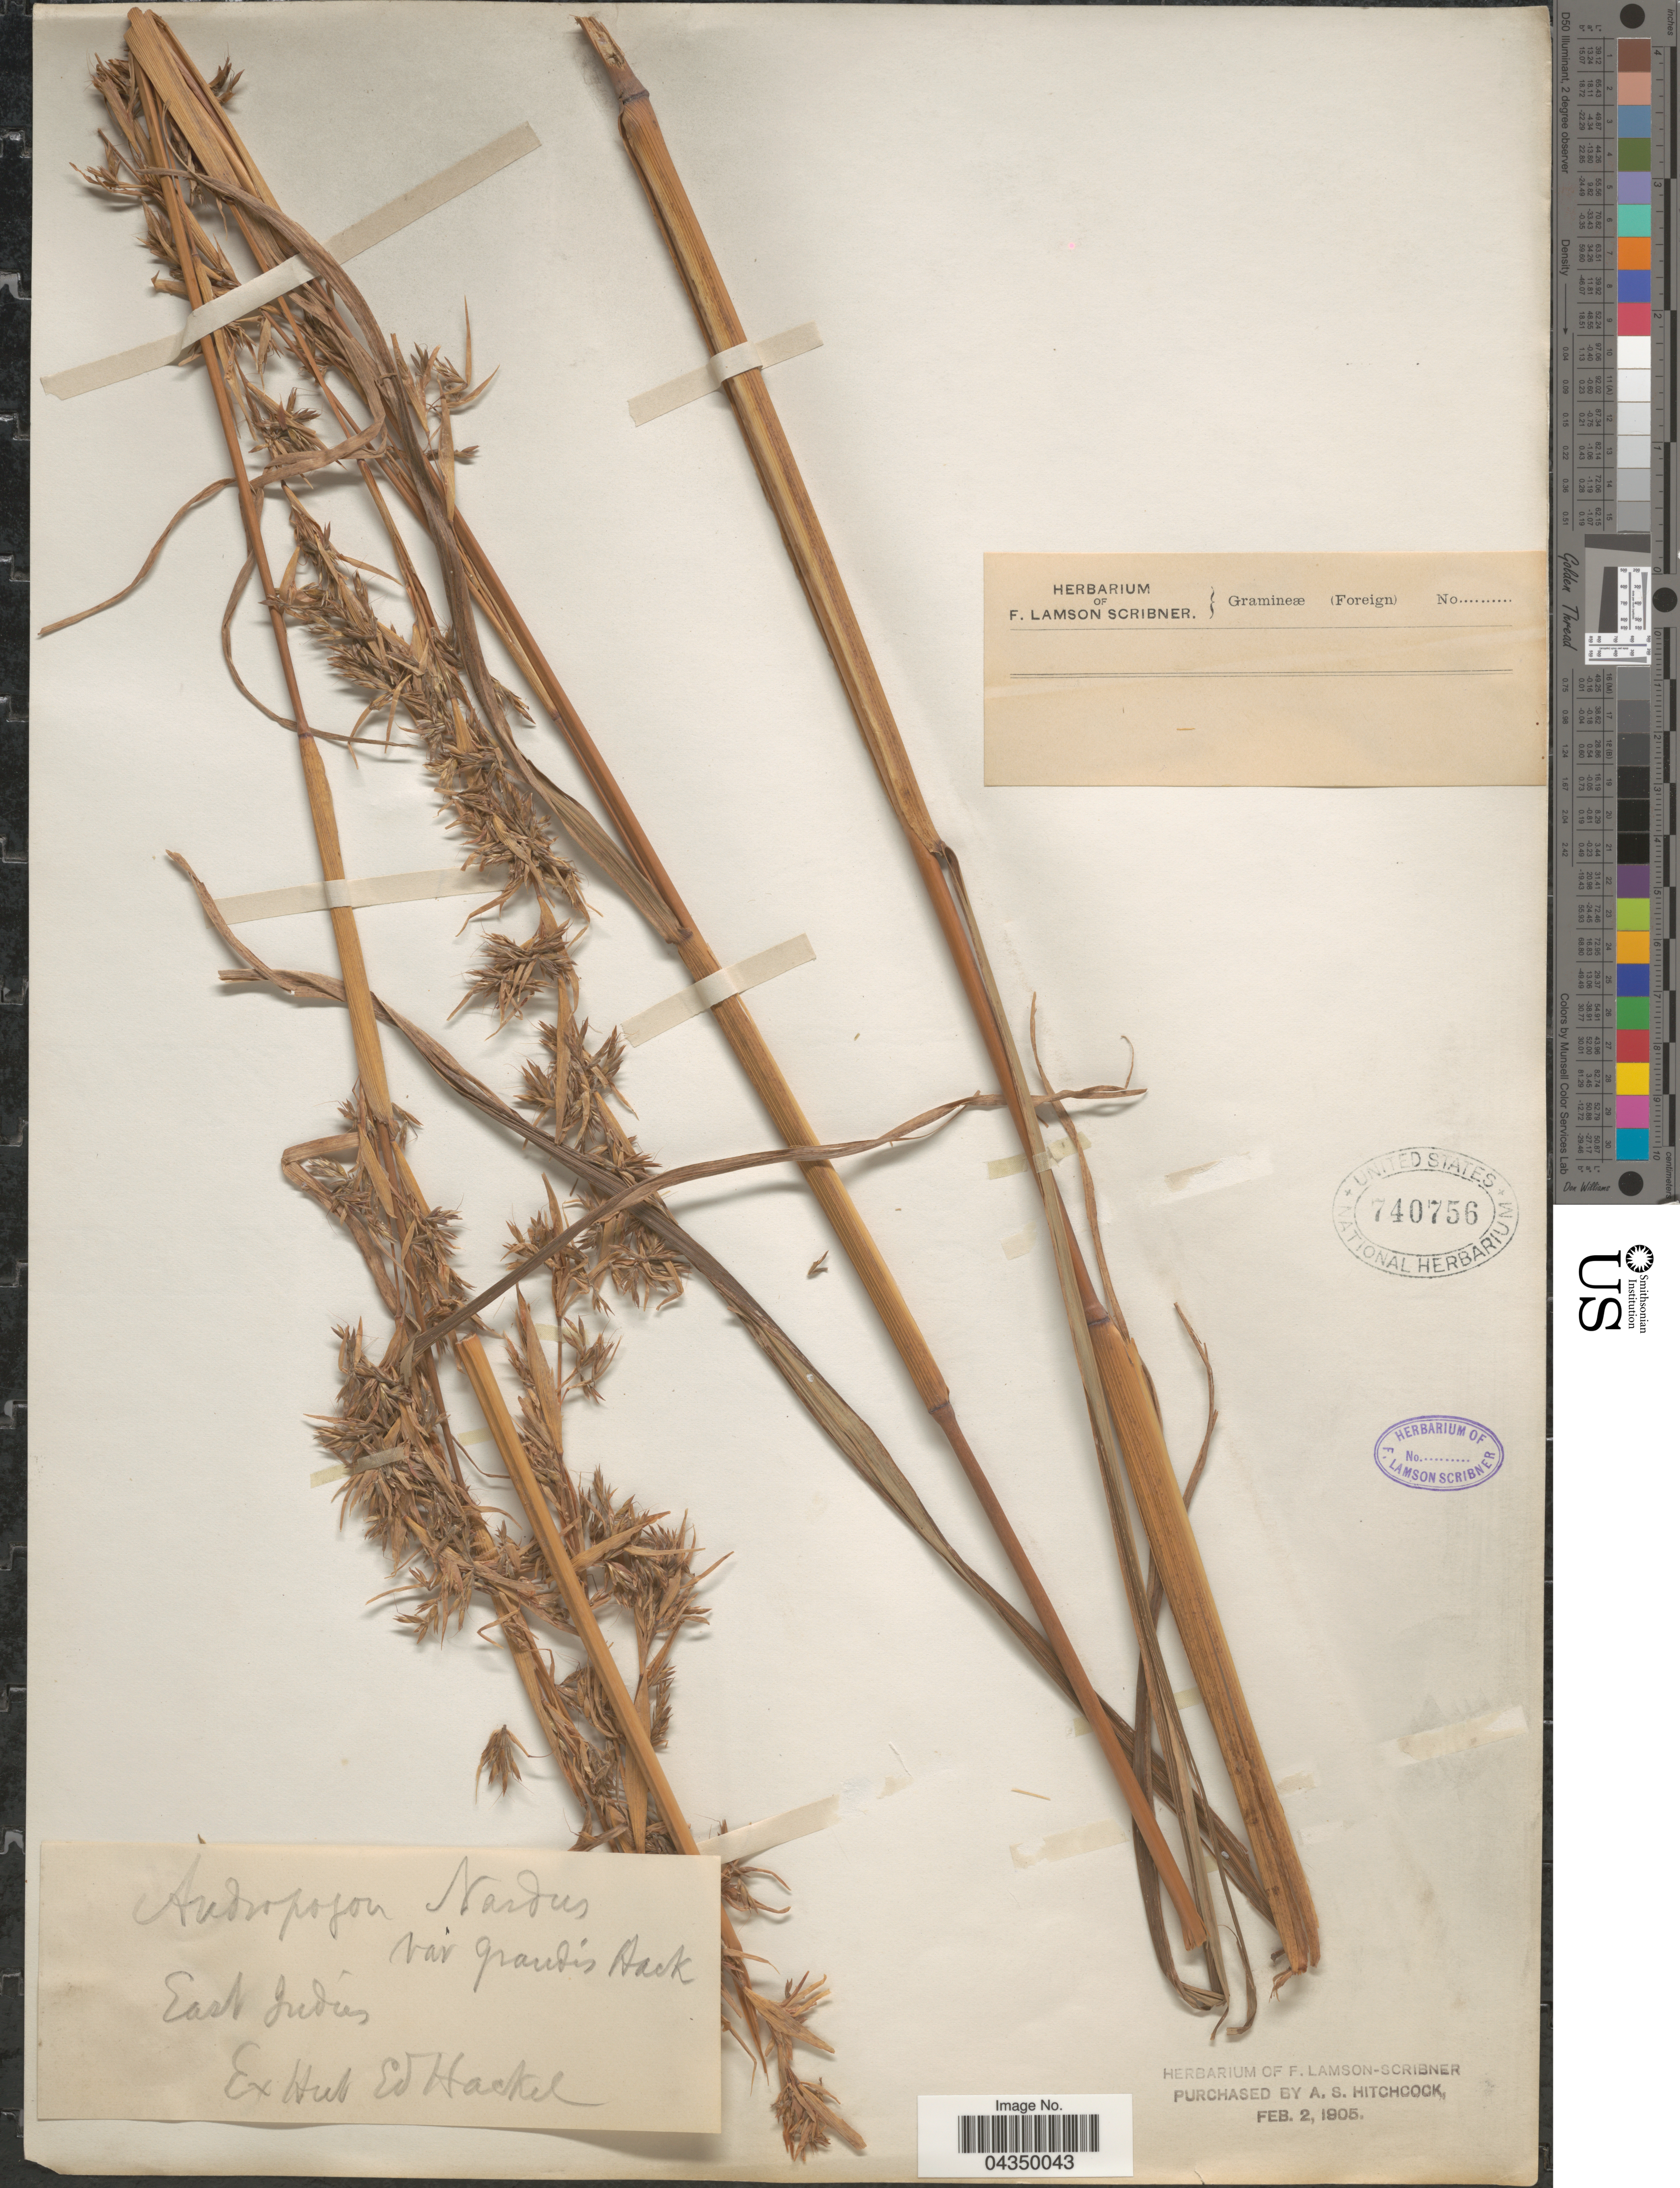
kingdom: Plantae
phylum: Tracheophyta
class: Liliopsida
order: Poales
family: Poaceae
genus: Cymbopogon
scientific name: Cymbopogon nardus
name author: (L.) Rendle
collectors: ex herb. E. Hackel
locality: East Indies.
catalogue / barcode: US 740756